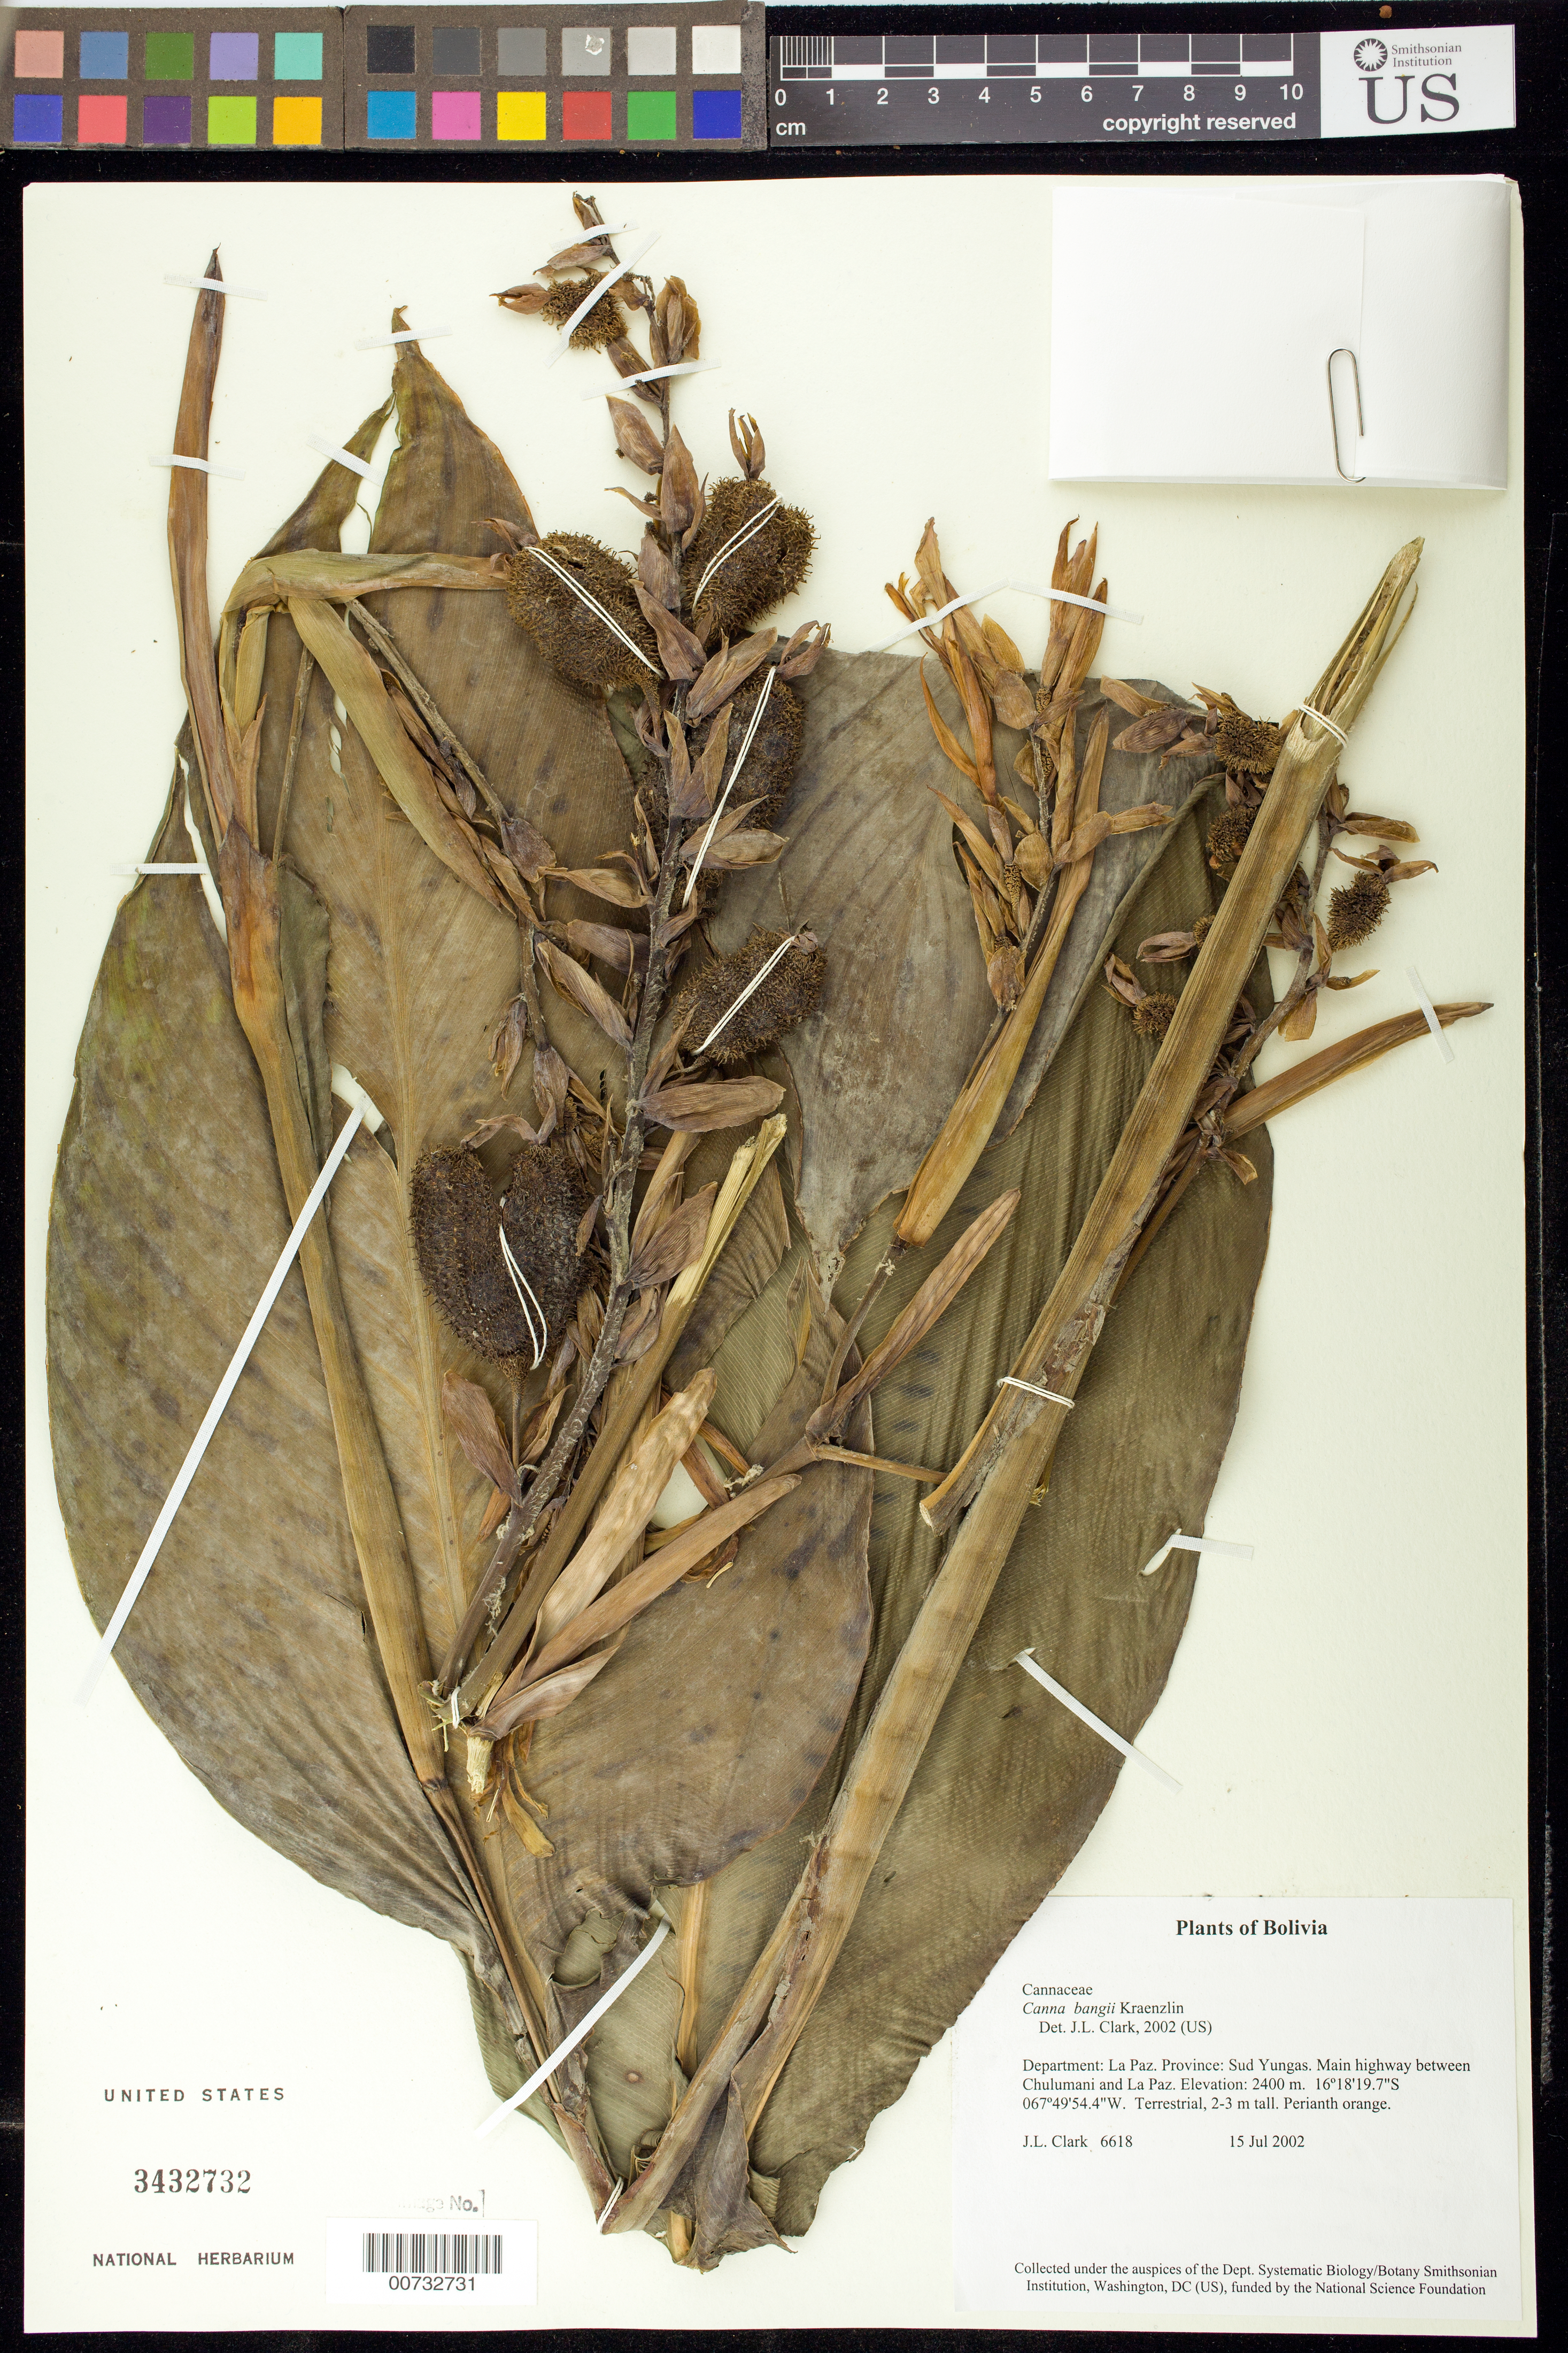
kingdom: Plantae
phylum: Tracheophyta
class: Liliopsida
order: Zingiberales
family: Cannaceae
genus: Canna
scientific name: Canna bangii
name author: Kraenzl. in Engl.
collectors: J. L. Clark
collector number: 6618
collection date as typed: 15 Jul 2002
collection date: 2002-07-15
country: Bolivia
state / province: La Paz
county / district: Sud Yungas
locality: Main highway between Chulumani and La Paz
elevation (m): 2400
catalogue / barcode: US 3432732